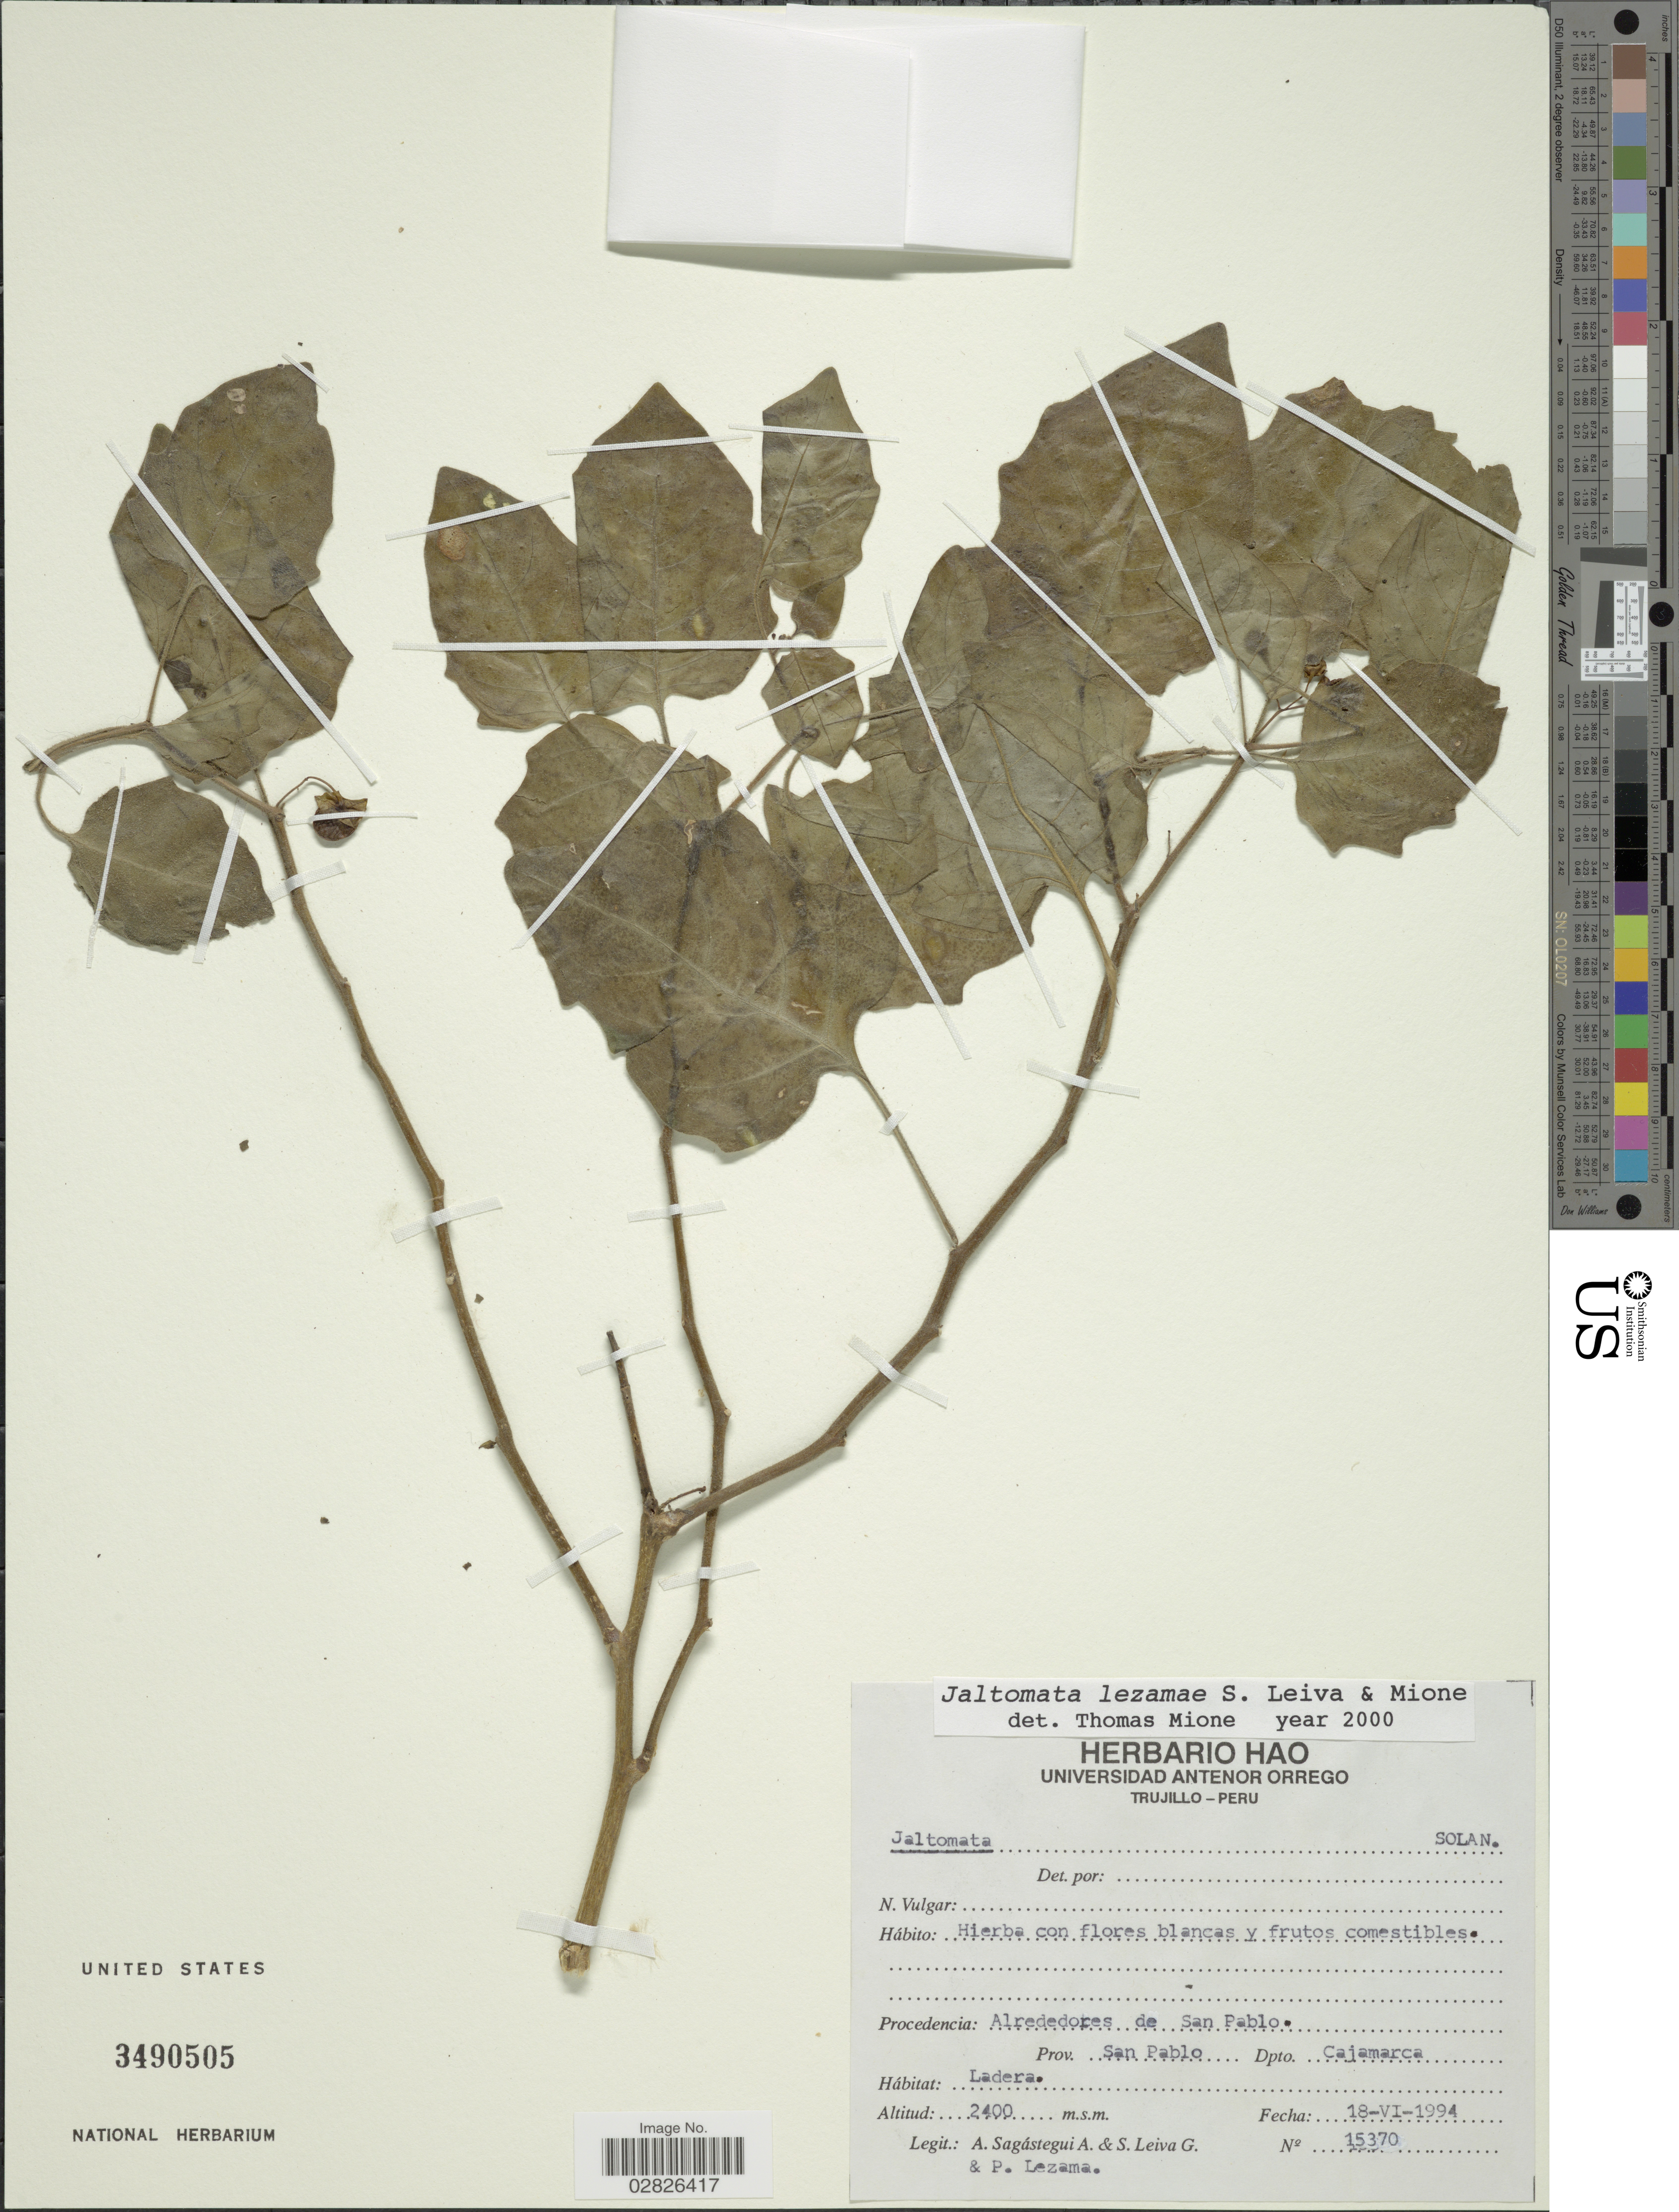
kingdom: Plantae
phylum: Tracheophyta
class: Magnoliopsida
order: Solanales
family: Solanaceae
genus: Jaltomata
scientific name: Jaltomata lezamae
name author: S. Leiva & Mione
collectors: A. Sagástegui A., S. Leiva G. & P. Lezama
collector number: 15370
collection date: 1994-06-18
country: Peru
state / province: Cajamarca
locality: Procedencia Alrededores de San Pablo, Prov. San Pablo, Dpto. Cajamarca.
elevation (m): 2400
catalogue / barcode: US 3490505